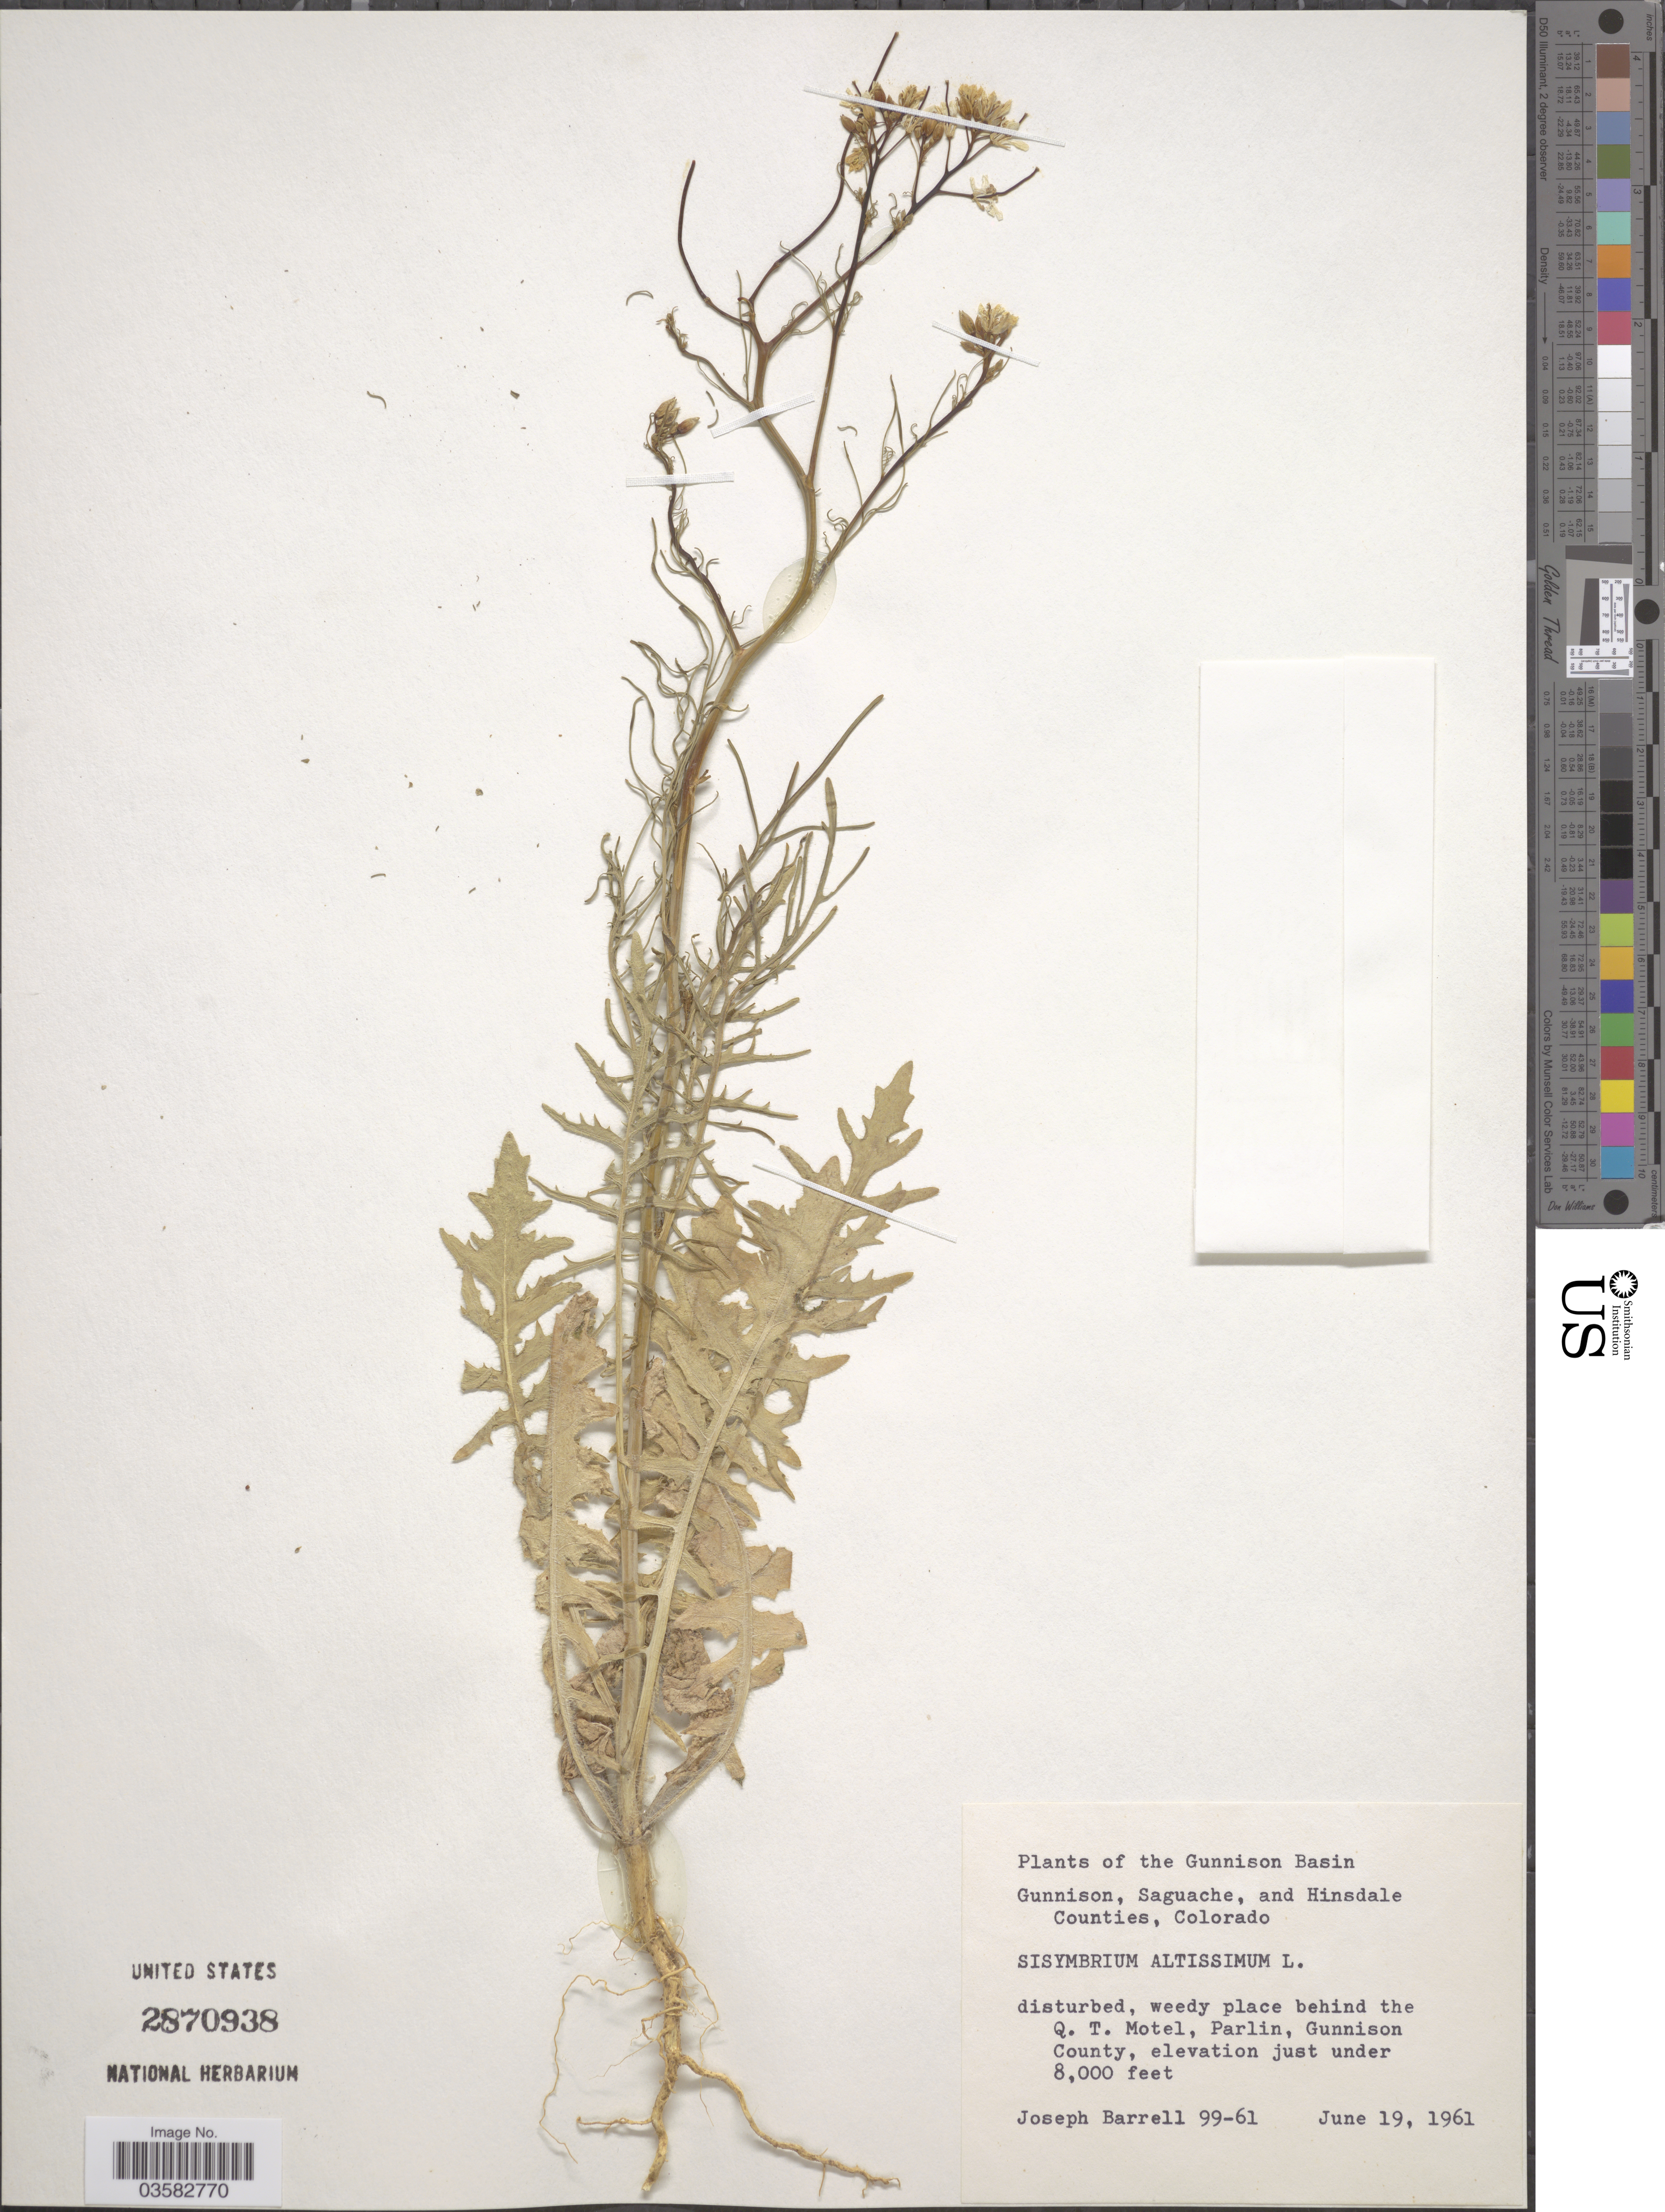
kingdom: Plantae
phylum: Tracheophyta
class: Magnoliopsida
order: Brassicales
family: Brassicaceae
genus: Sisymbrium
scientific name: Sisymbrium altissimum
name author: L.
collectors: J. Barrell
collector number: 99-61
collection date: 1961-06-19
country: United States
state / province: Colorado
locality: The Gunnison Basin. Weedy place behind the Q. T. Motel, Parlin, Gunnison County.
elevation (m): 2438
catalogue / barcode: US 2870938